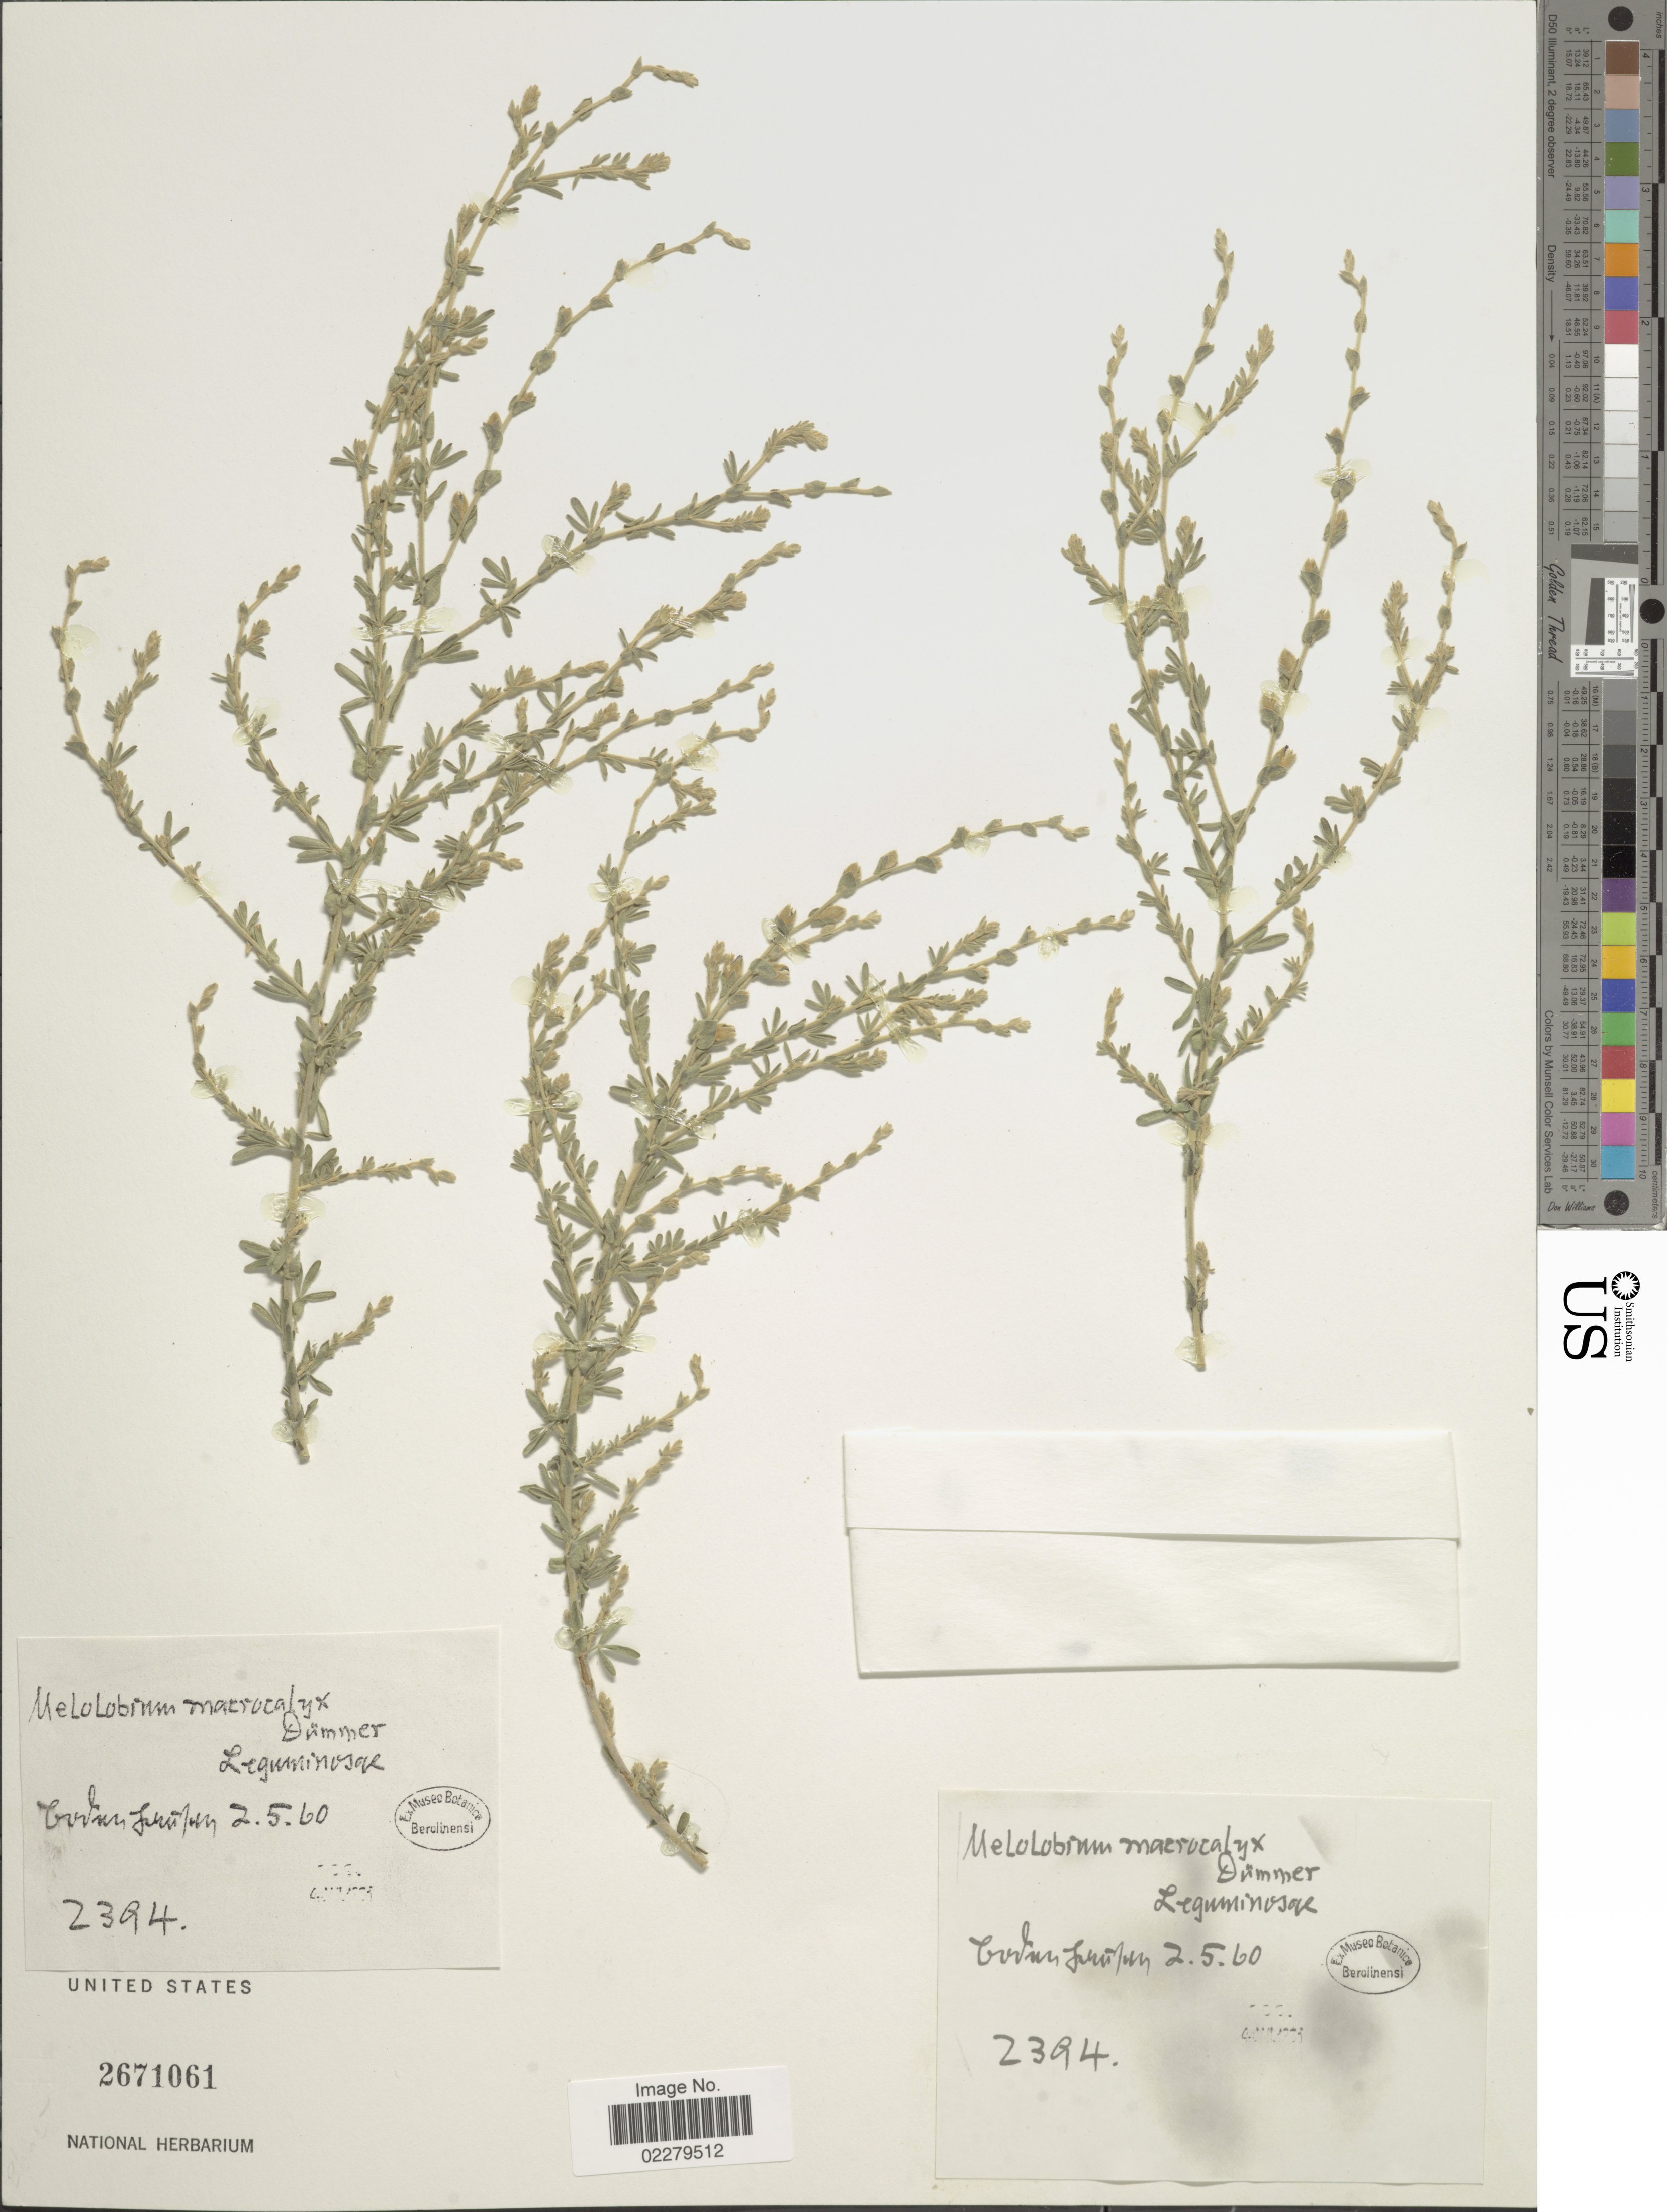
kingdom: Plantae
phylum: Tracheophyta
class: Magnoliopsida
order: Fabales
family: Fabaceae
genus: Melolobium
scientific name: Melolobium macrocalyx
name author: Dümmer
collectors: ex Mus. Bot. Berolinensi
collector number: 2394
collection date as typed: Transcribed d/m/y: 2/5/60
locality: Codan Juudan [interpreted]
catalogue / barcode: US 2671061